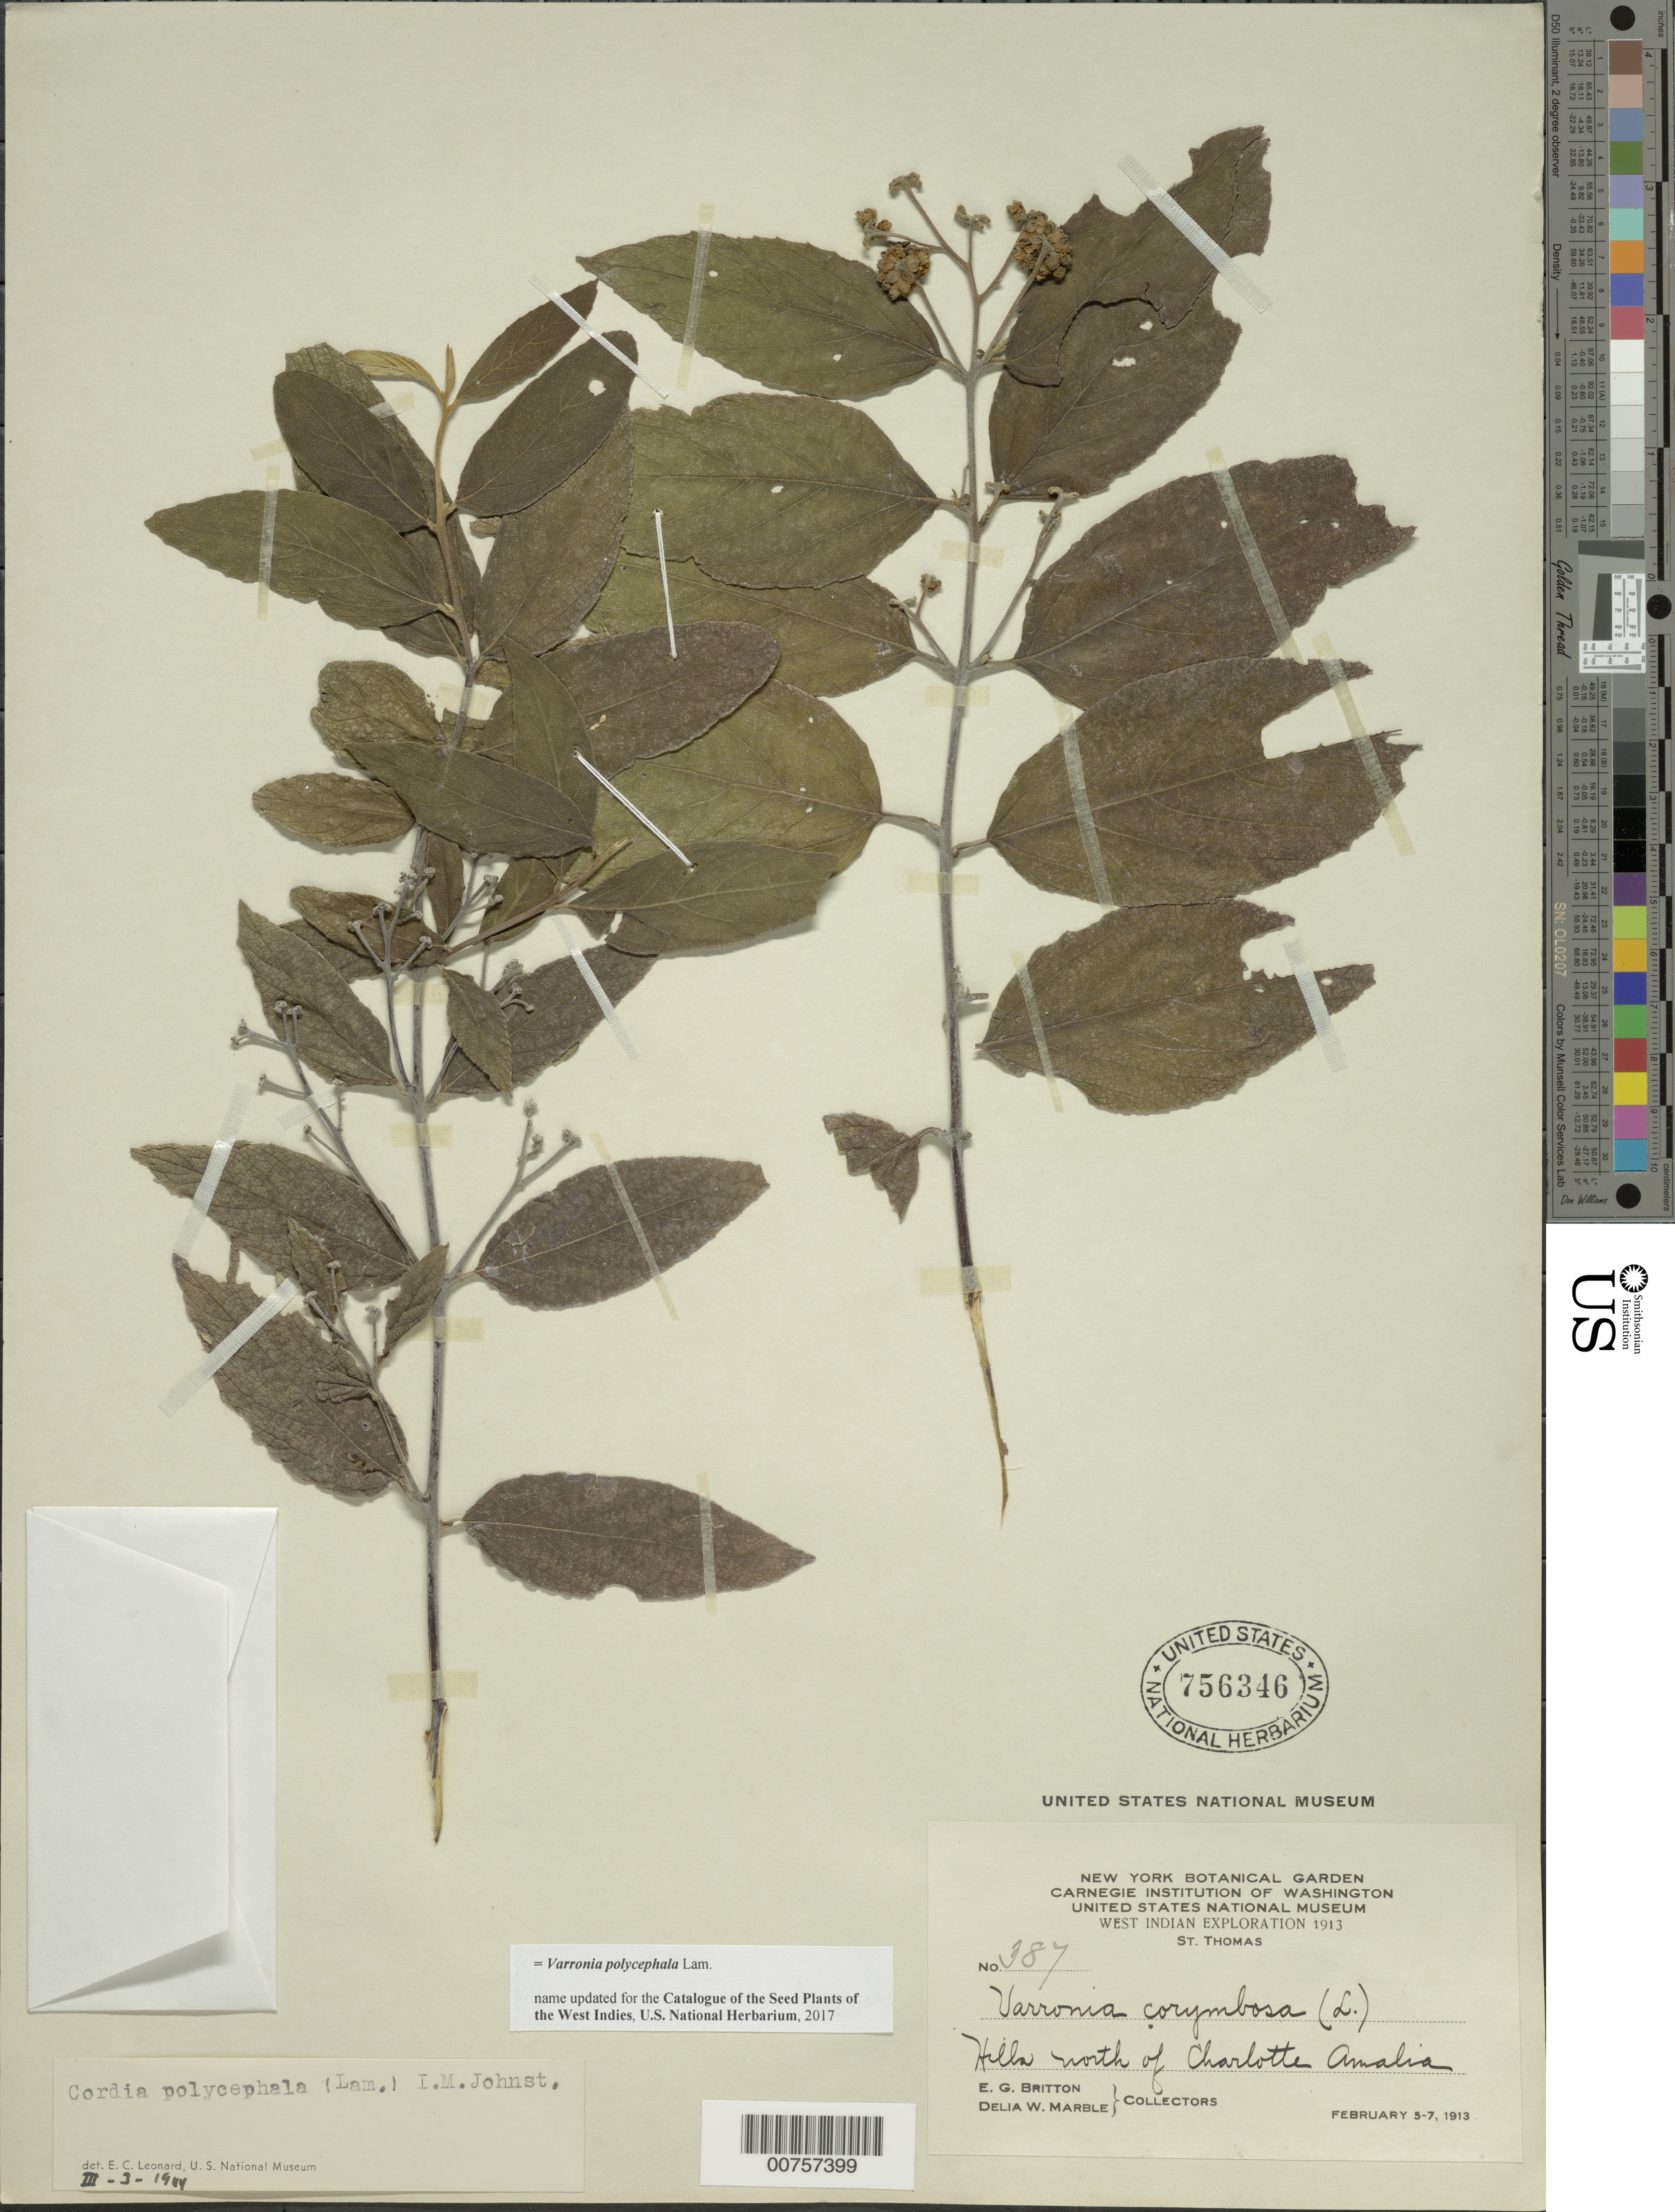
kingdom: Plantae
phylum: Tracheophyta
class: Magnoliopsida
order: Boraginales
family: Cordiaceae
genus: Varronia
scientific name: Varronia polycephala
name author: Lam.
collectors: E. G. Britton & D. W. Marble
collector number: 387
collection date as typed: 05 Feb 1913 to 07 Feb 1913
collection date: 1913-02-05/1913-02-07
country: U.S. Virgin Islands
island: St. Thomas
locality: Hills N of Charlotte Amalie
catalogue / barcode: US 756346